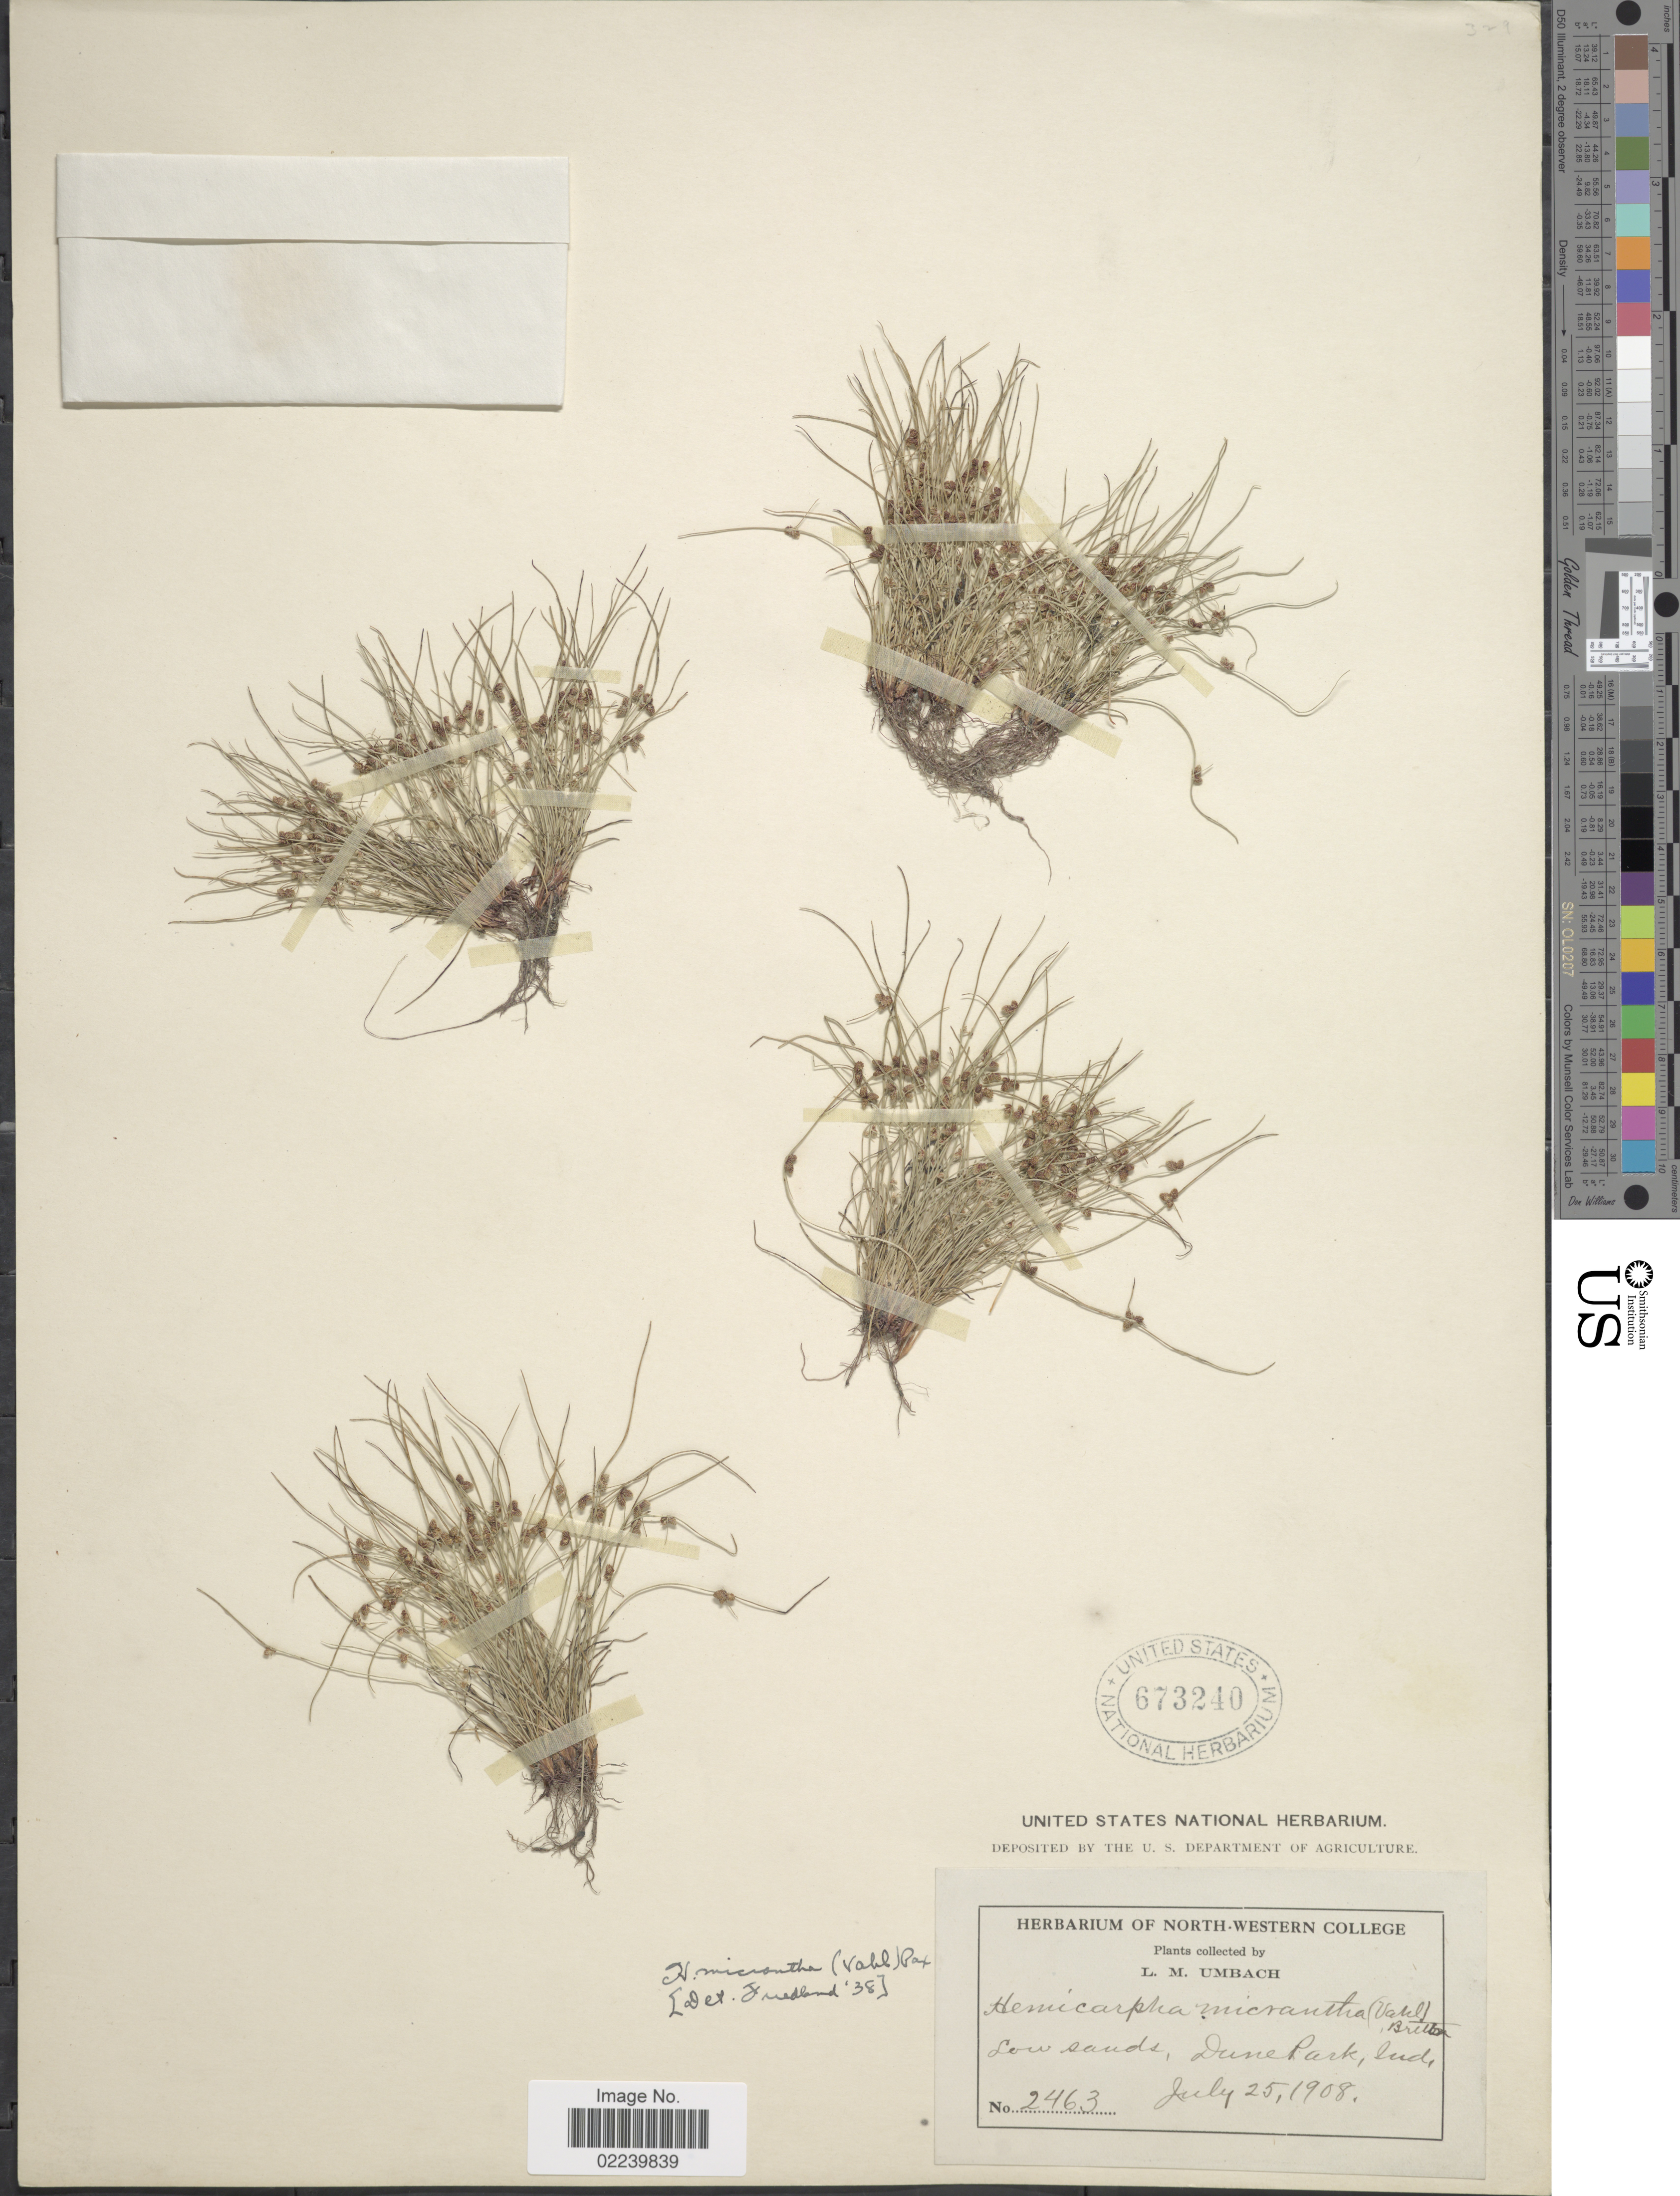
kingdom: Plantae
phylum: Tracheophyta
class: Liliopsida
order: Poales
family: Cyperaceae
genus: Cyperus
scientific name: Cyperus subsquarrosus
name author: (Muhl.) Bauters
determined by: Strong, M. T., (US), Smithsonian Institution - National Museum of Natural History (UNITED STATES)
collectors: L. M. Umbach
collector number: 2463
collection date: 1908-07-25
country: United States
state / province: Indiana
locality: Low sands, Dune Park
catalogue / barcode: US 673240